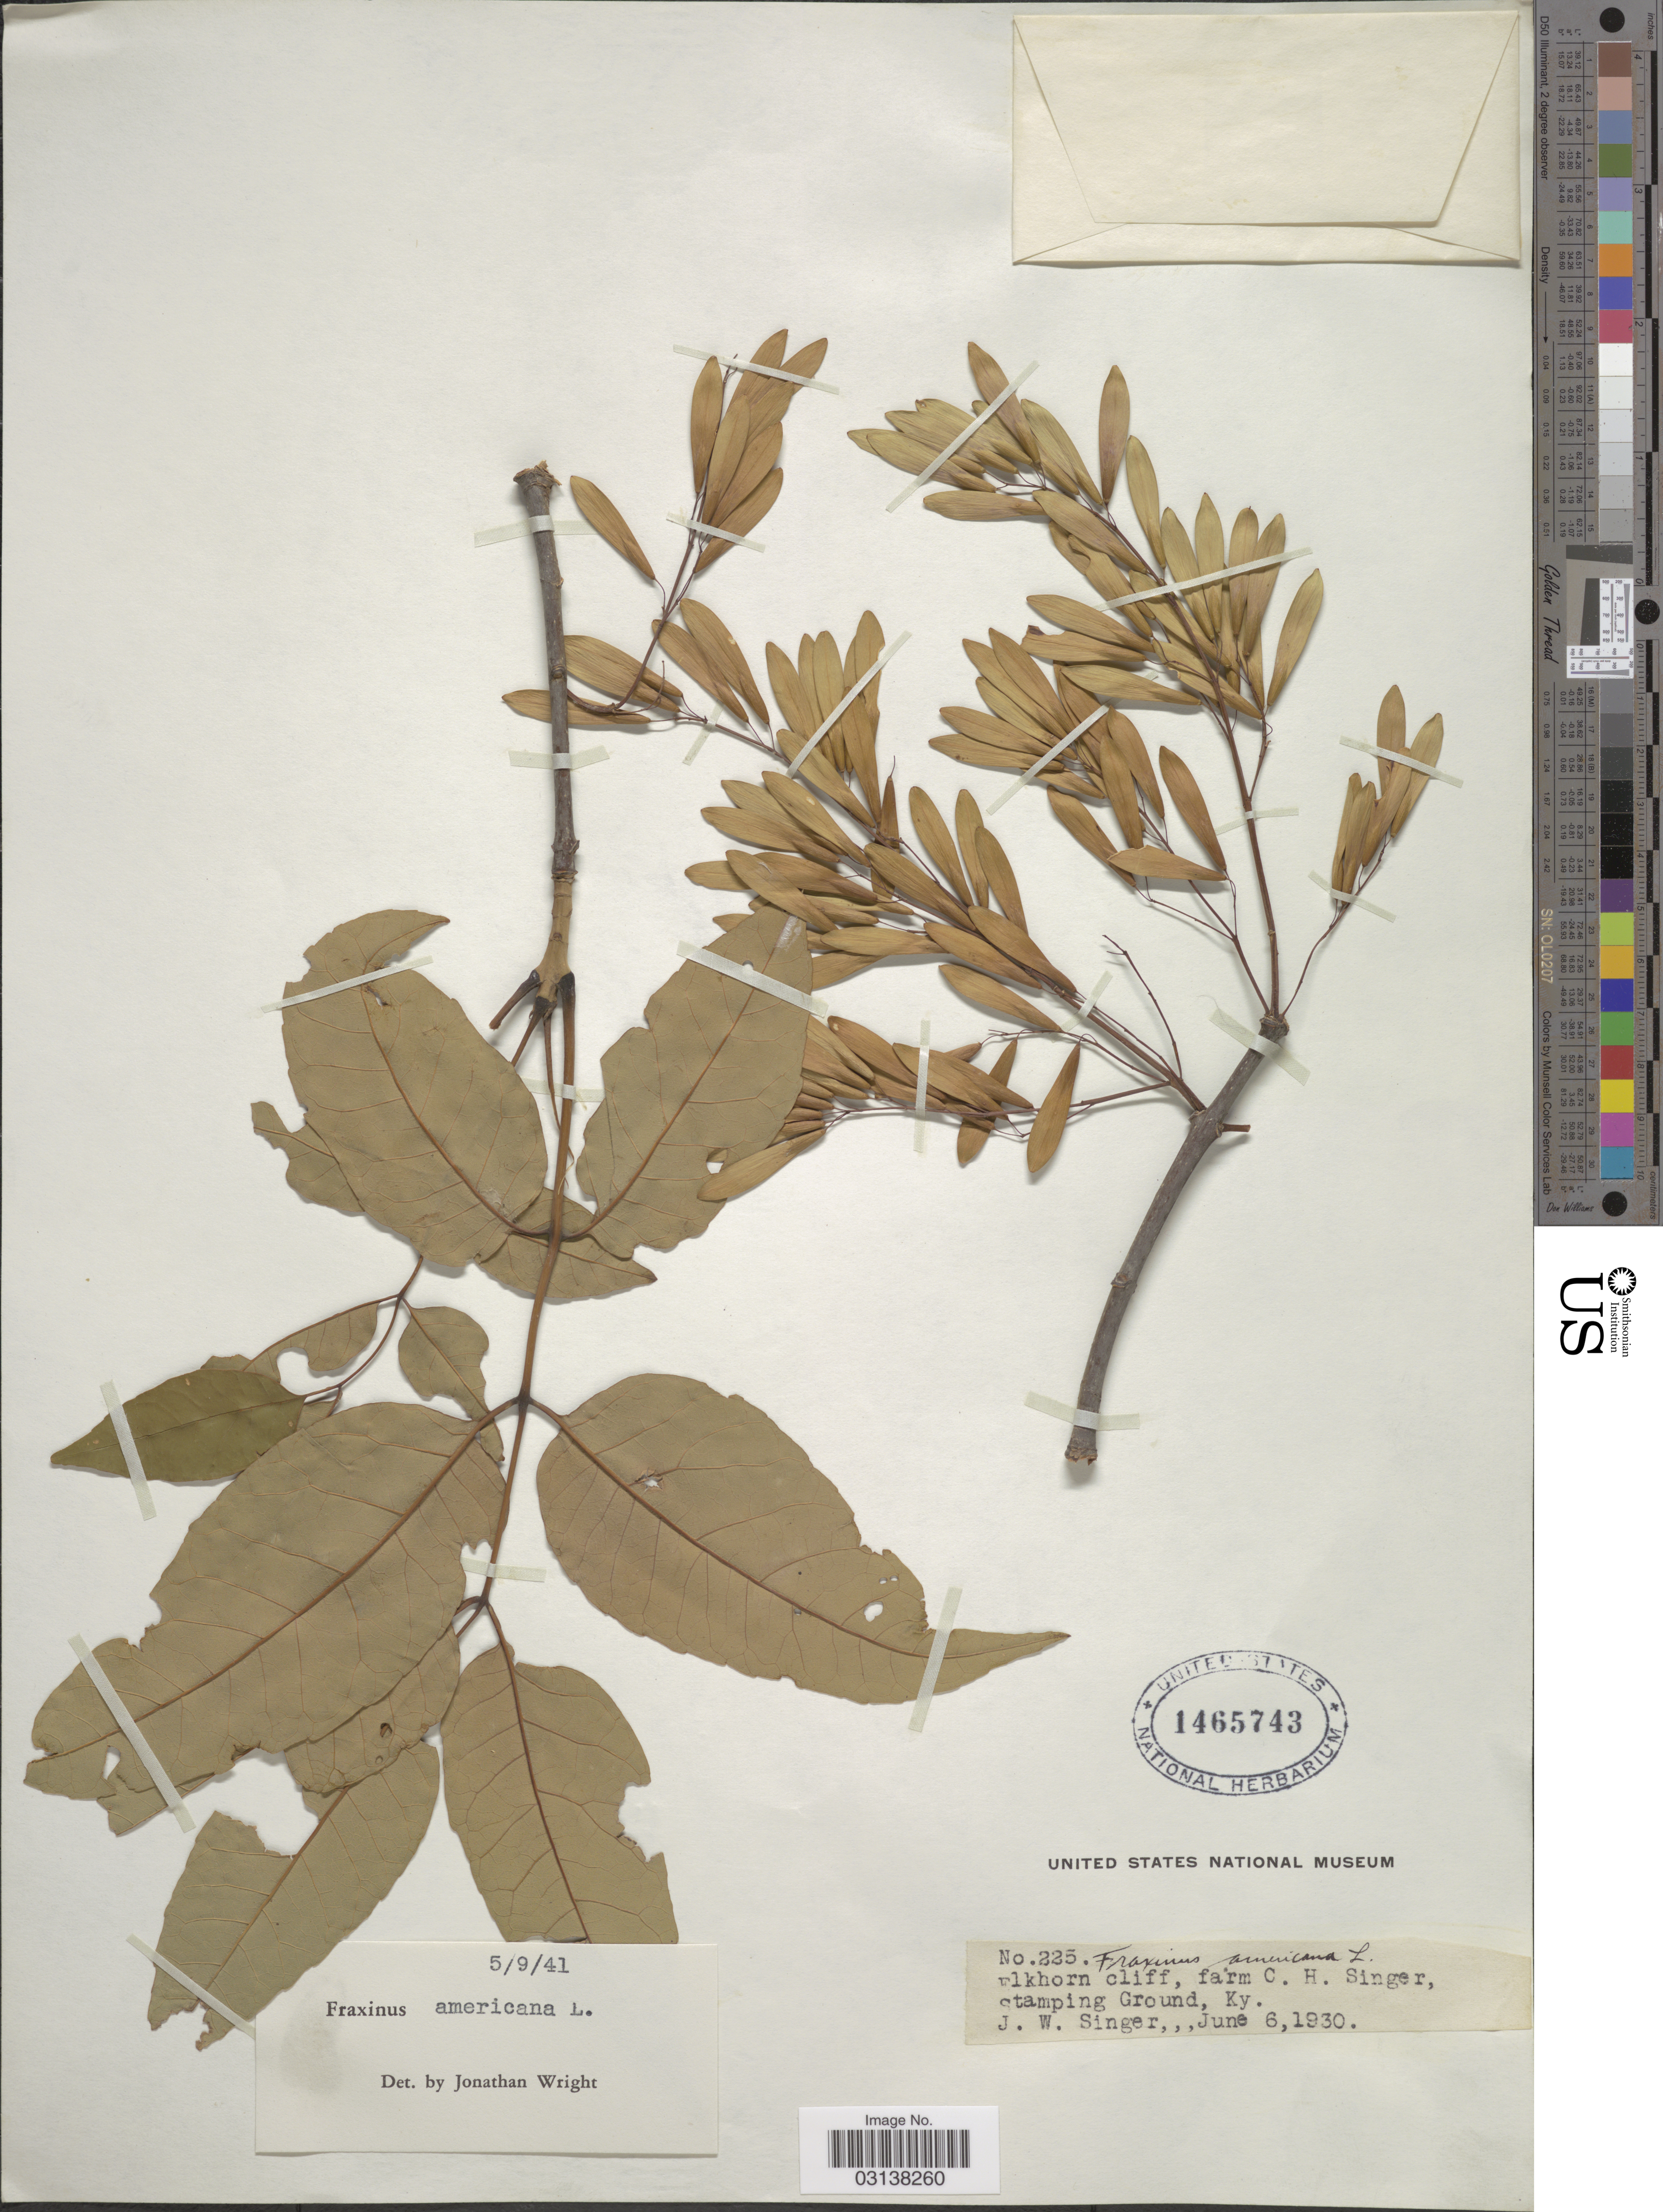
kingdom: Plantae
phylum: Tracheophyta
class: Magnoliopsida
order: Lamiales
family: Oleaceae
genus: Fraxinus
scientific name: Fraxinus americana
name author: L.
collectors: J. EW. Singer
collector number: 225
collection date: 1930-06-06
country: United States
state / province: Kentucky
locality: Elkhorn cliff, farm C.H. Singer, Stamping Ground.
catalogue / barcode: US 1465743